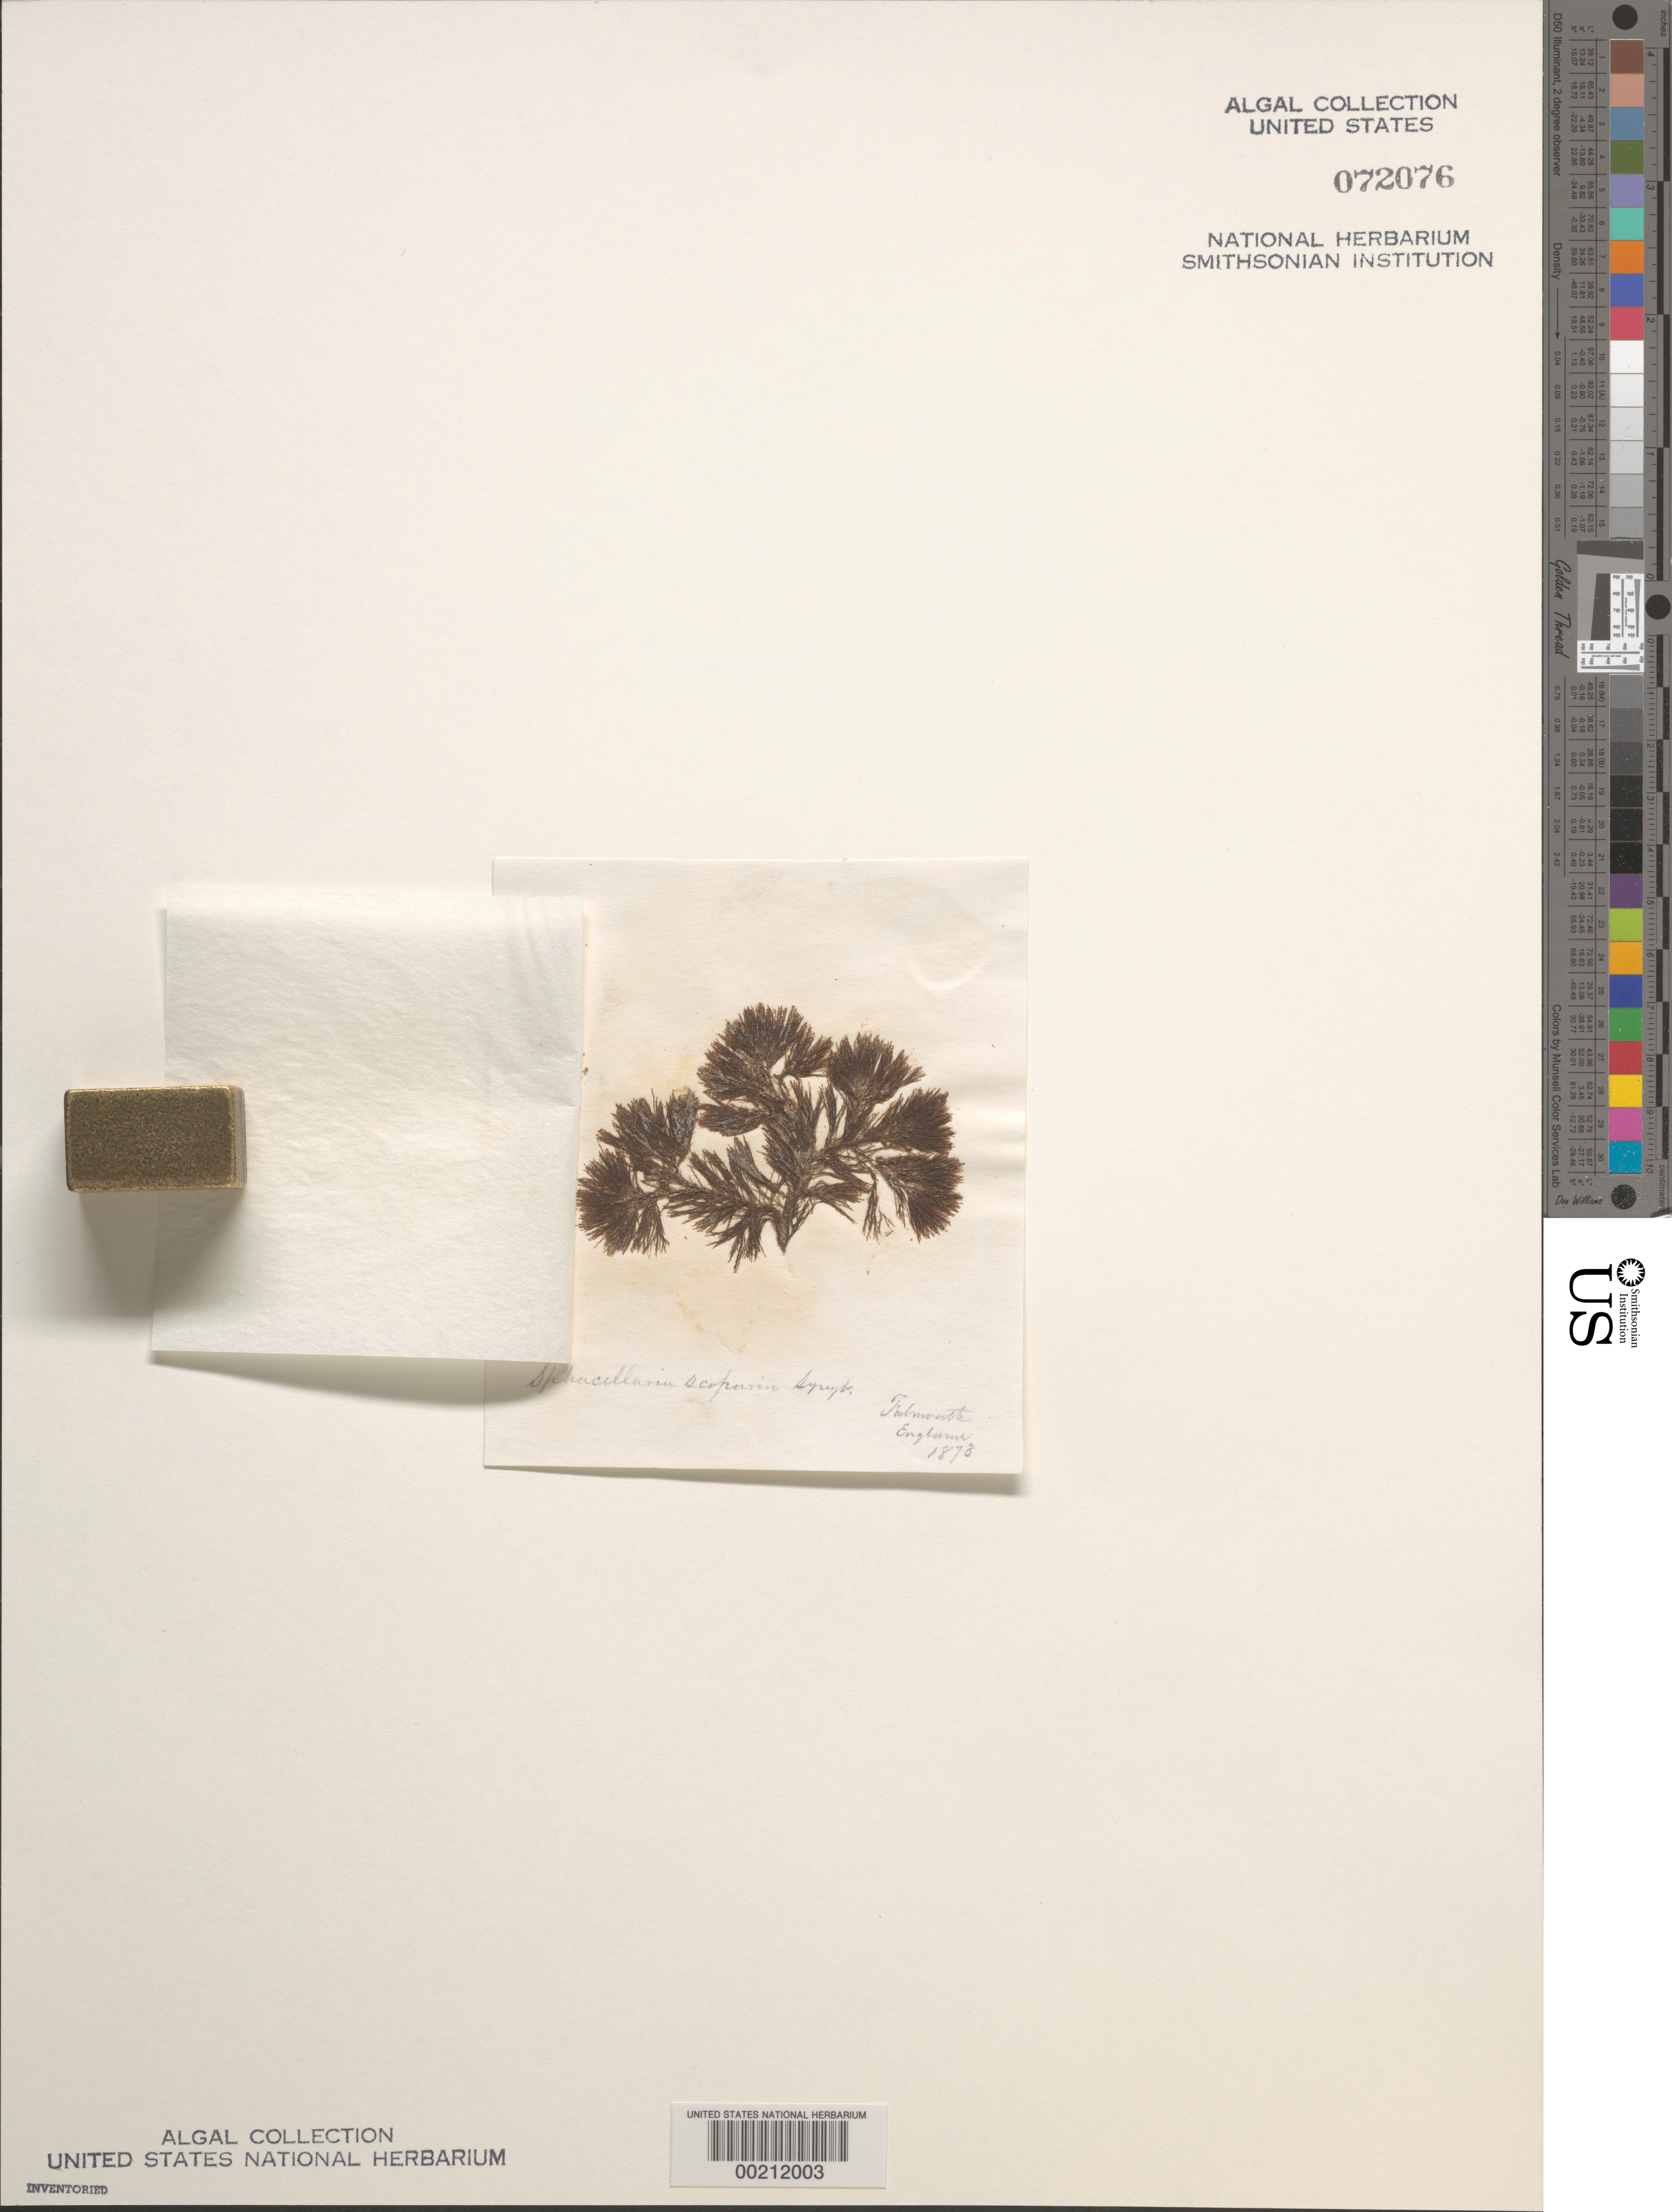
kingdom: Chromista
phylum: Ochrophyta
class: Phaeophyceae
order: Sphacelariales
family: Stypocaulaceae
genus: Halopteris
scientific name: Halopteris scoparia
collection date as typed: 1873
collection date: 1873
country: United Kingdom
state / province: England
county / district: Cornwall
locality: Falmouth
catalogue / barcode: US 72076